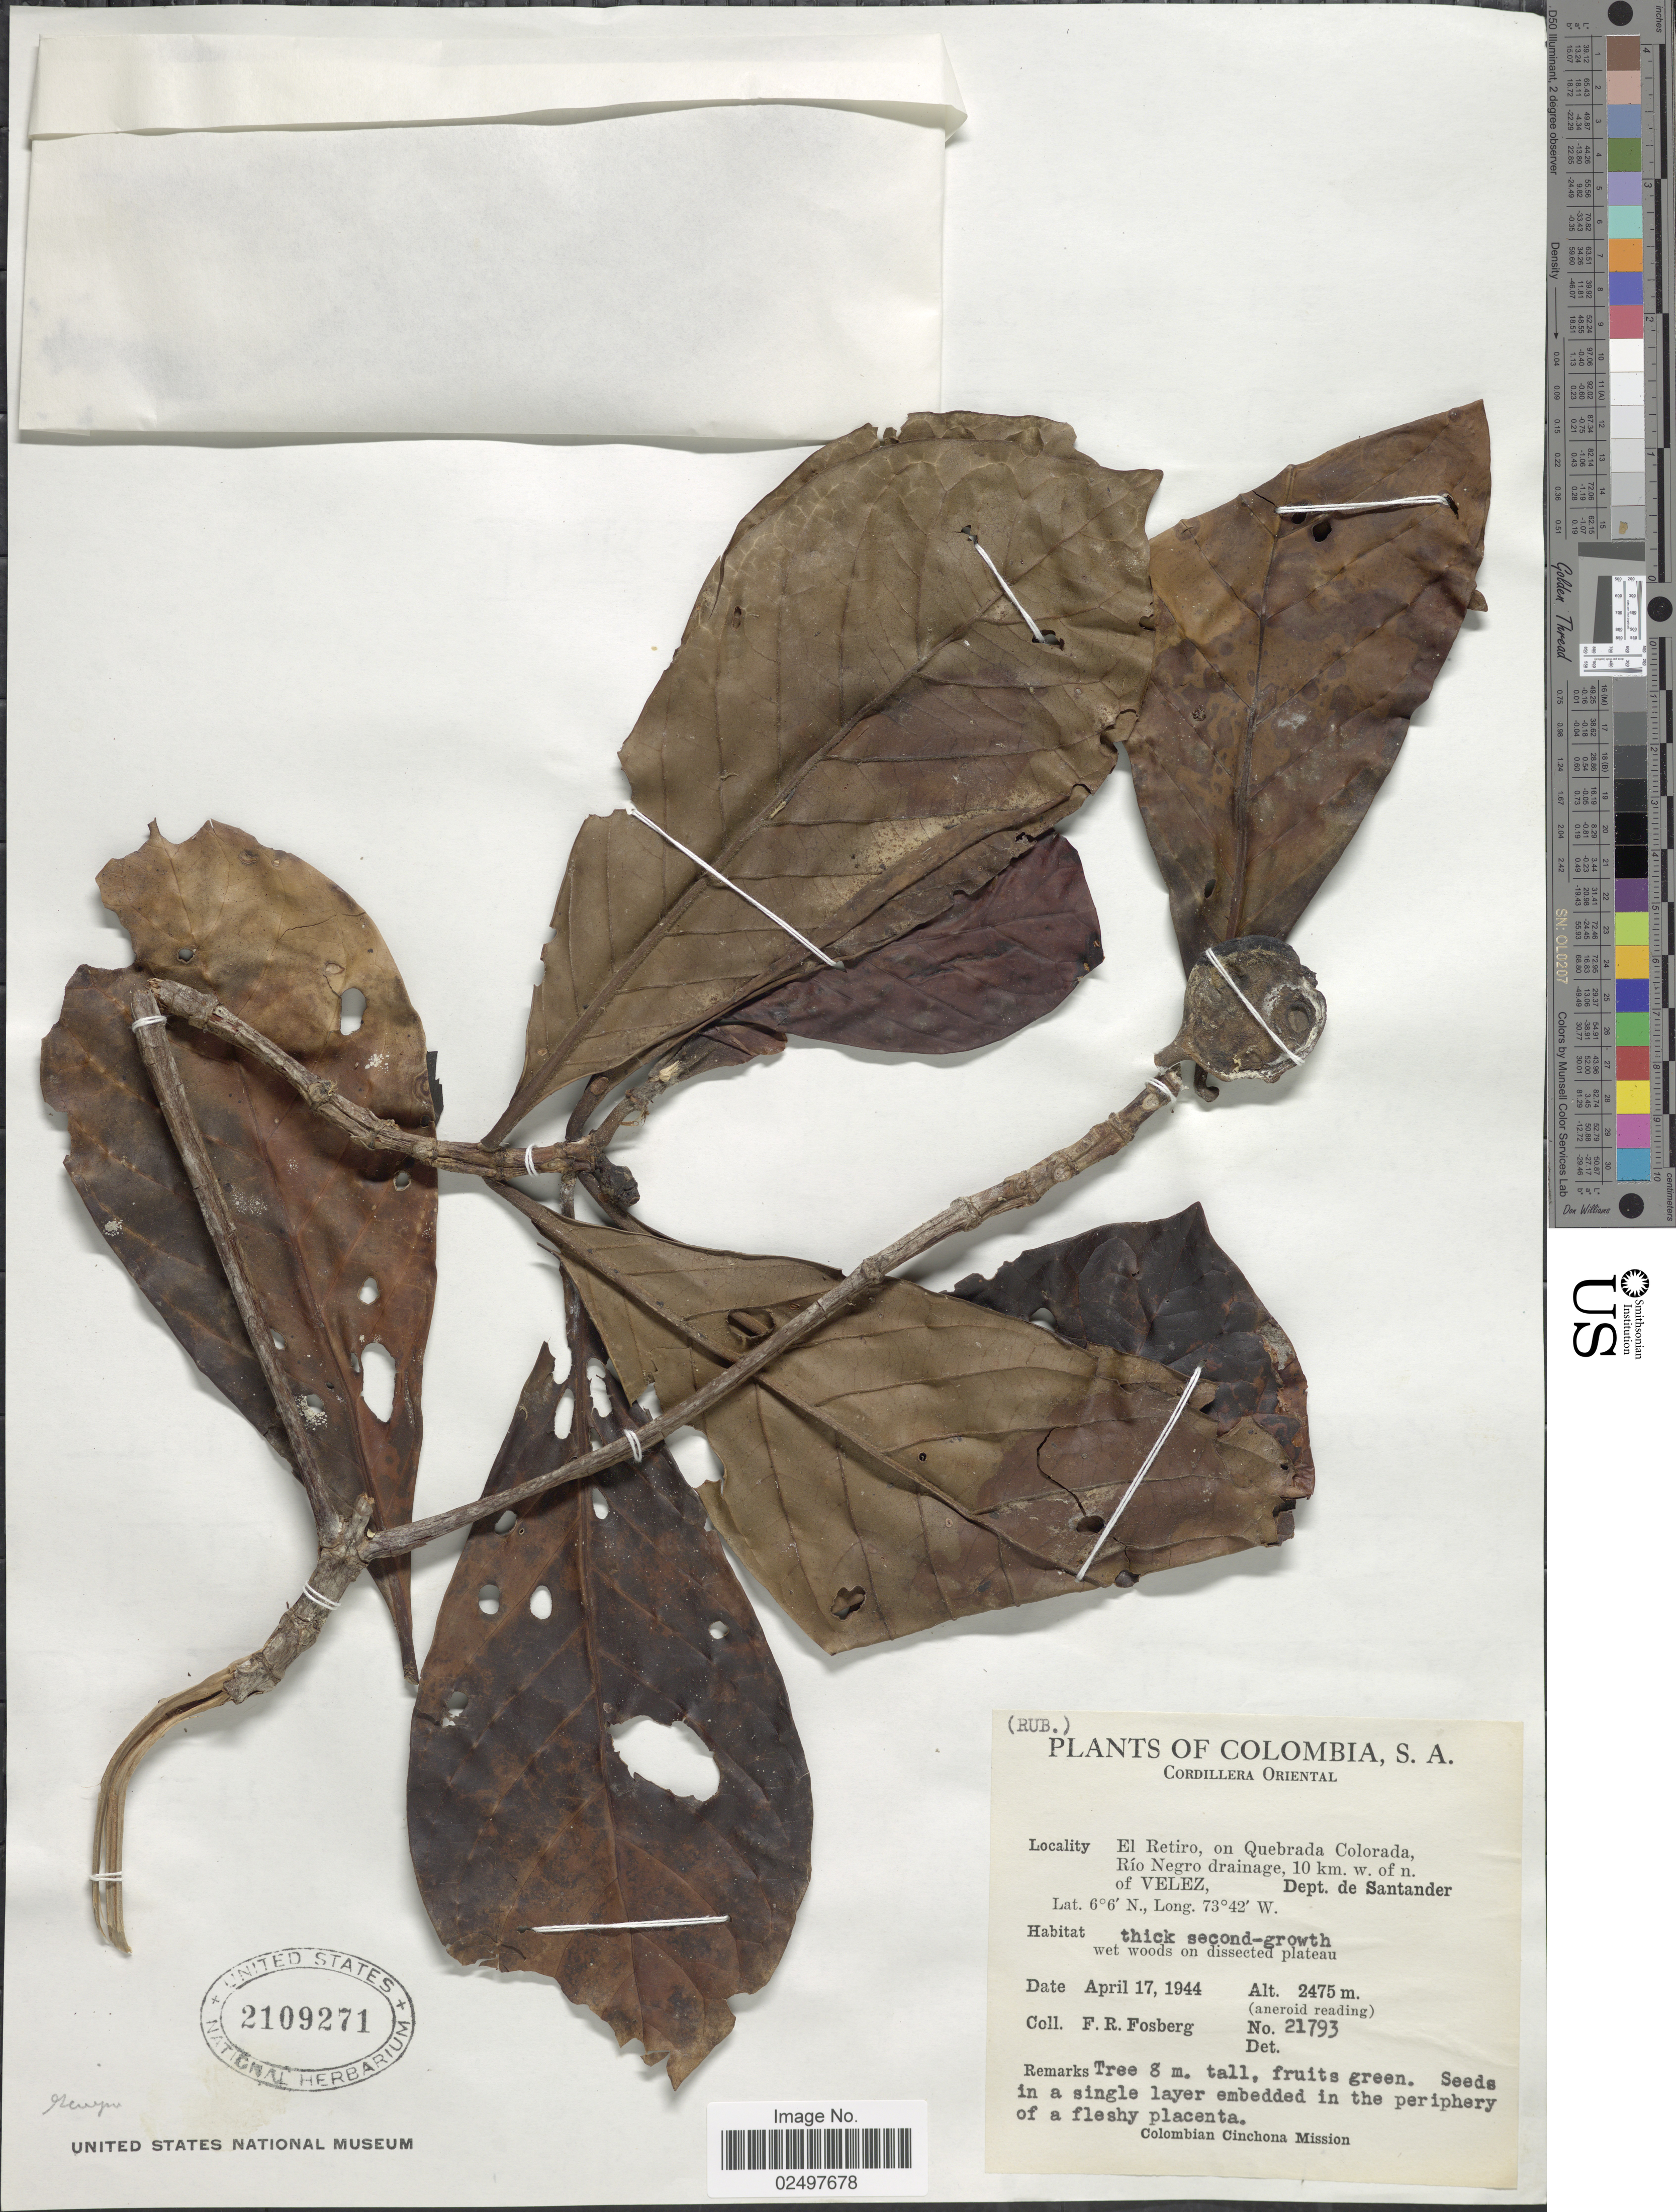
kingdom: Plantae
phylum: Tracheophyta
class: Magnoliopsida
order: Gentianales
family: Rubiaceae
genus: Genipa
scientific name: Genipa sp.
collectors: F. R. Fosberg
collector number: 21793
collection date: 1944-04-17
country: Colombia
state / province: Santander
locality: Cordillera Oriental. El Ritero, on Quebrada Colorada, Rio Negro drainage, 10 km. w. of n. of Velez, Dept. de Santander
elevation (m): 2475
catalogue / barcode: US 2109271